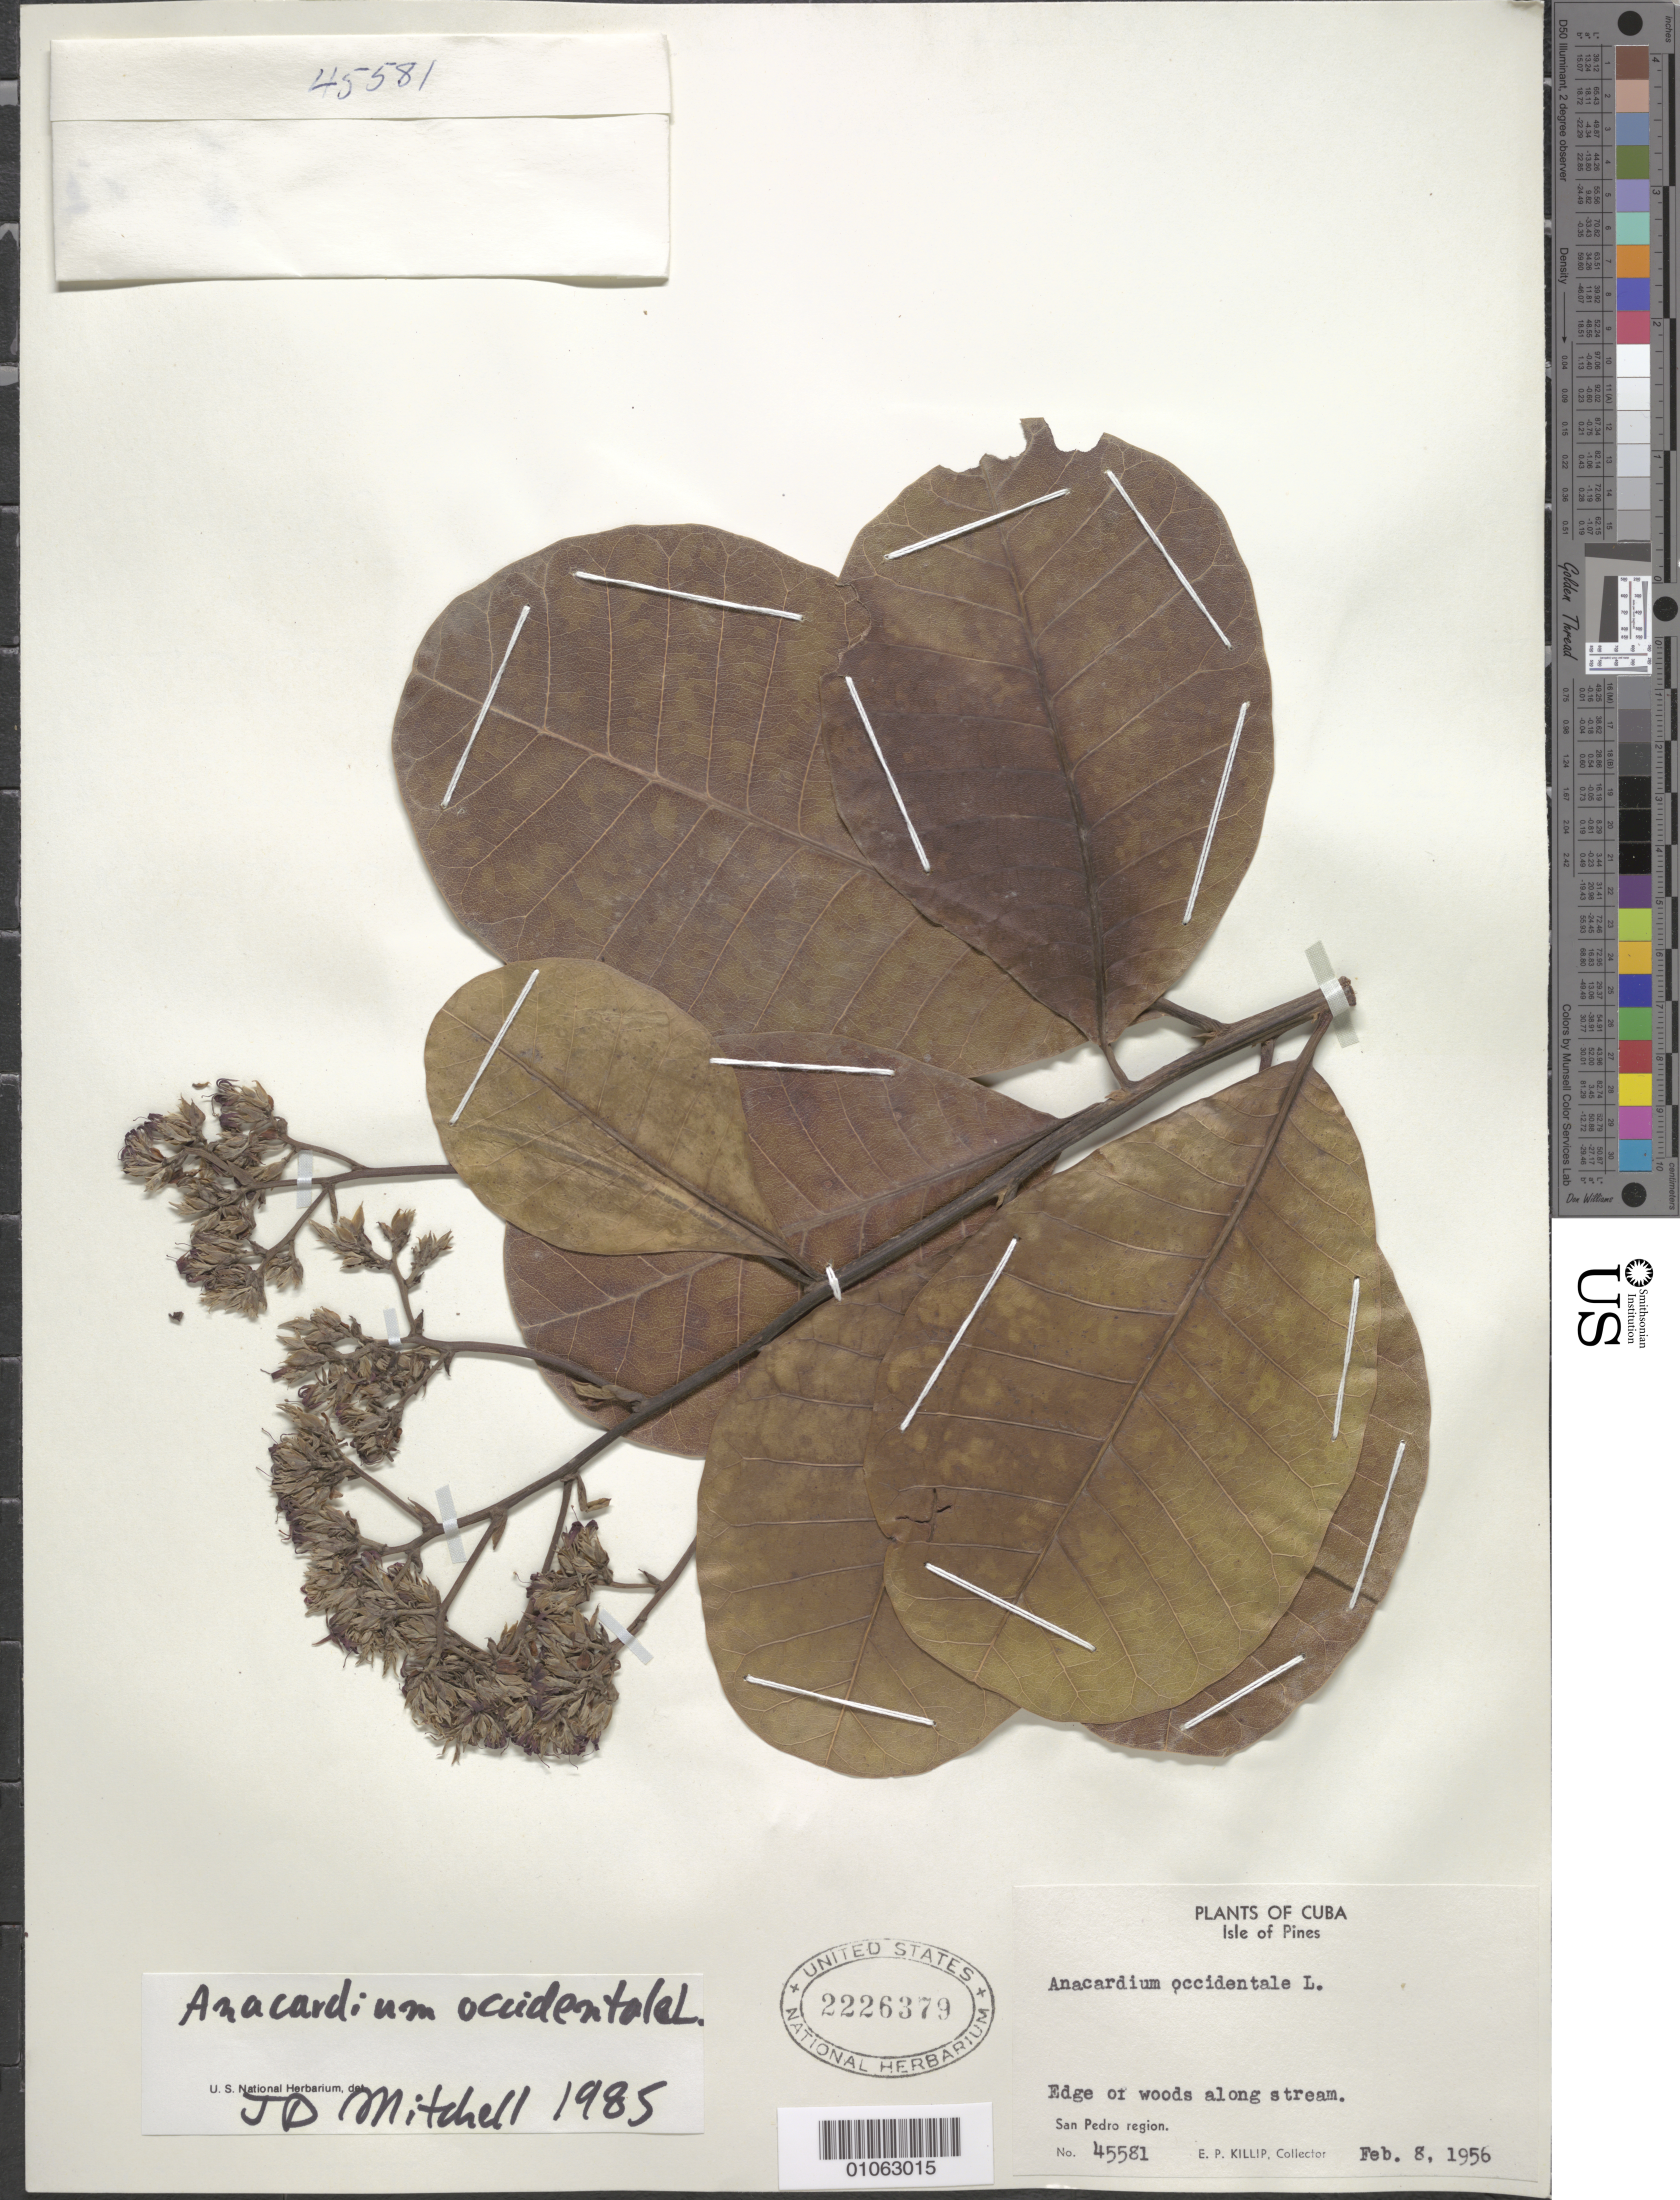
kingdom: Plantae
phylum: Tracheophyta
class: Magnoliopsida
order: Sapindales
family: Anacardiaceae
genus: Anacardium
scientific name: Anacardium occidentale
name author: L.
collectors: E. P. Killip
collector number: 45581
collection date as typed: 08 Feb 1956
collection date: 1956-02-08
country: Cuba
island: Isla de la Juventud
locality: Edge of wood along streams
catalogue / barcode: US 2226379